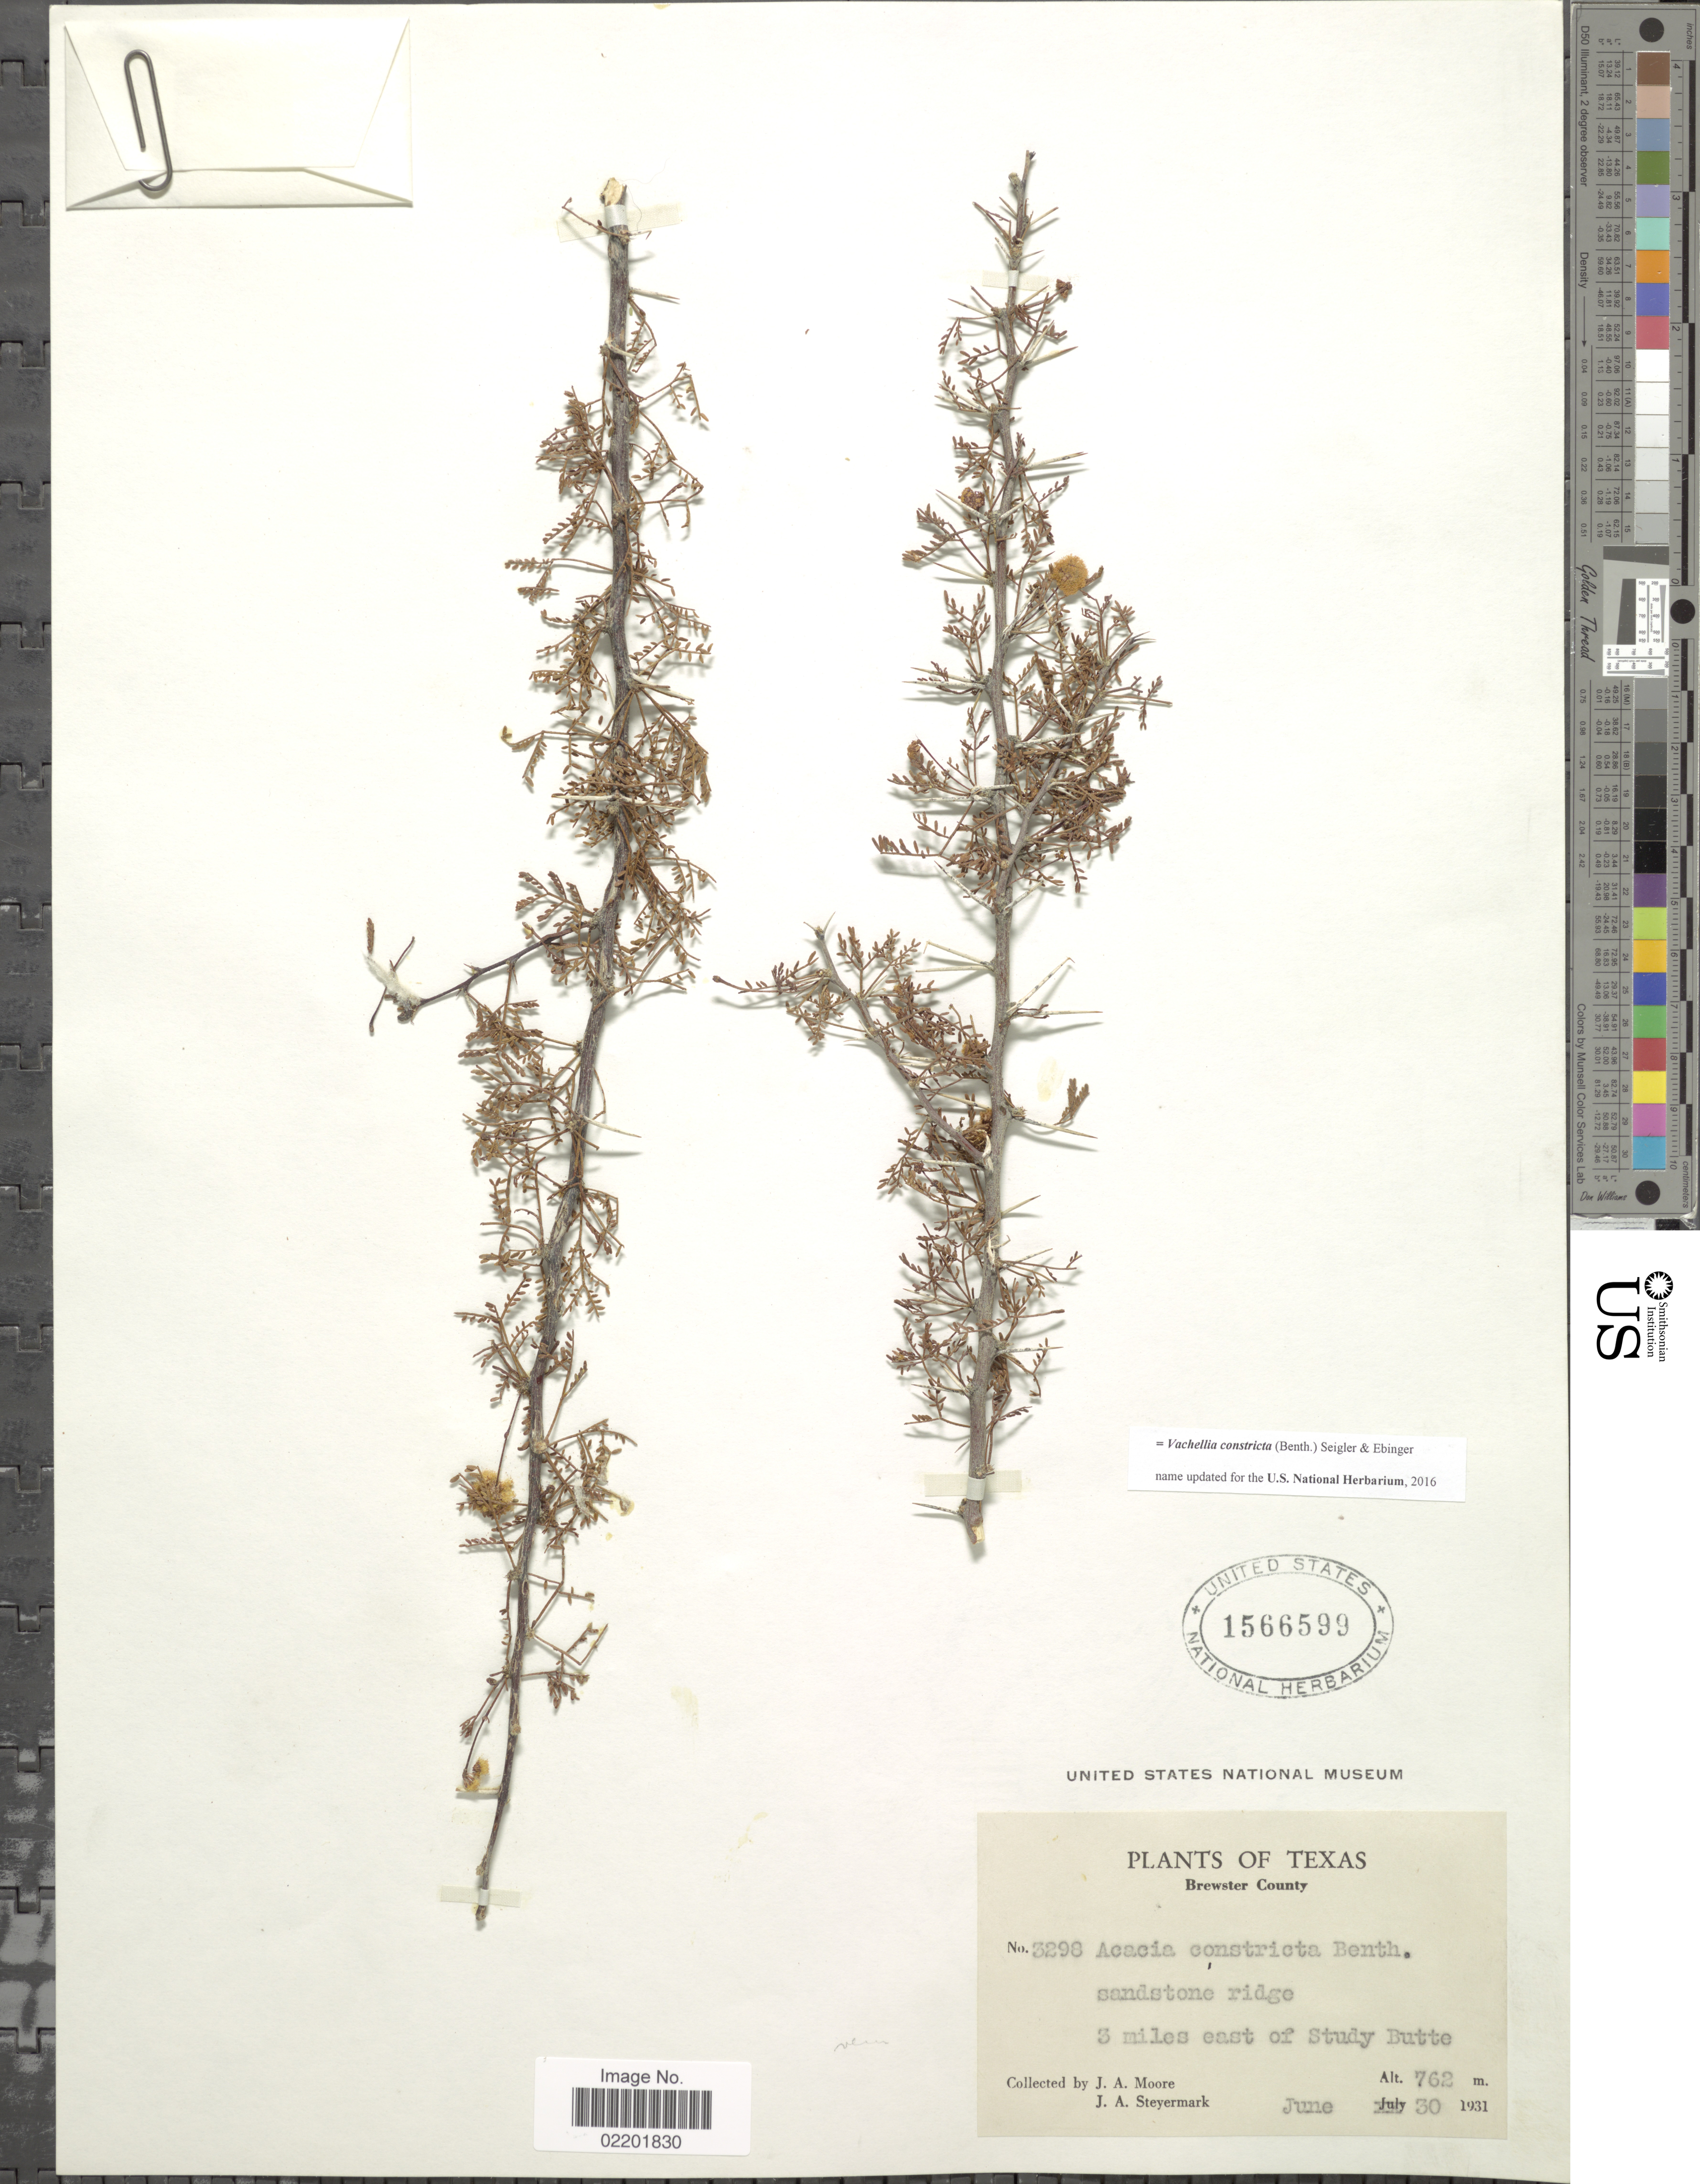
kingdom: Plantae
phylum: Tracheophyta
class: Magnoliopsida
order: Fabales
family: Fabaceae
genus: Vachellia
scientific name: Vachellia constricta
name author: (Benth.) Seigler & Ebinger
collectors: J. A. Moore & J. Steyermark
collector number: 3298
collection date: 1931-06-30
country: United States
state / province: Texas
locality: Brewster County, 3 miles east of Study Butte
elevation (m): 762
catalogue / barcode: US 1566599